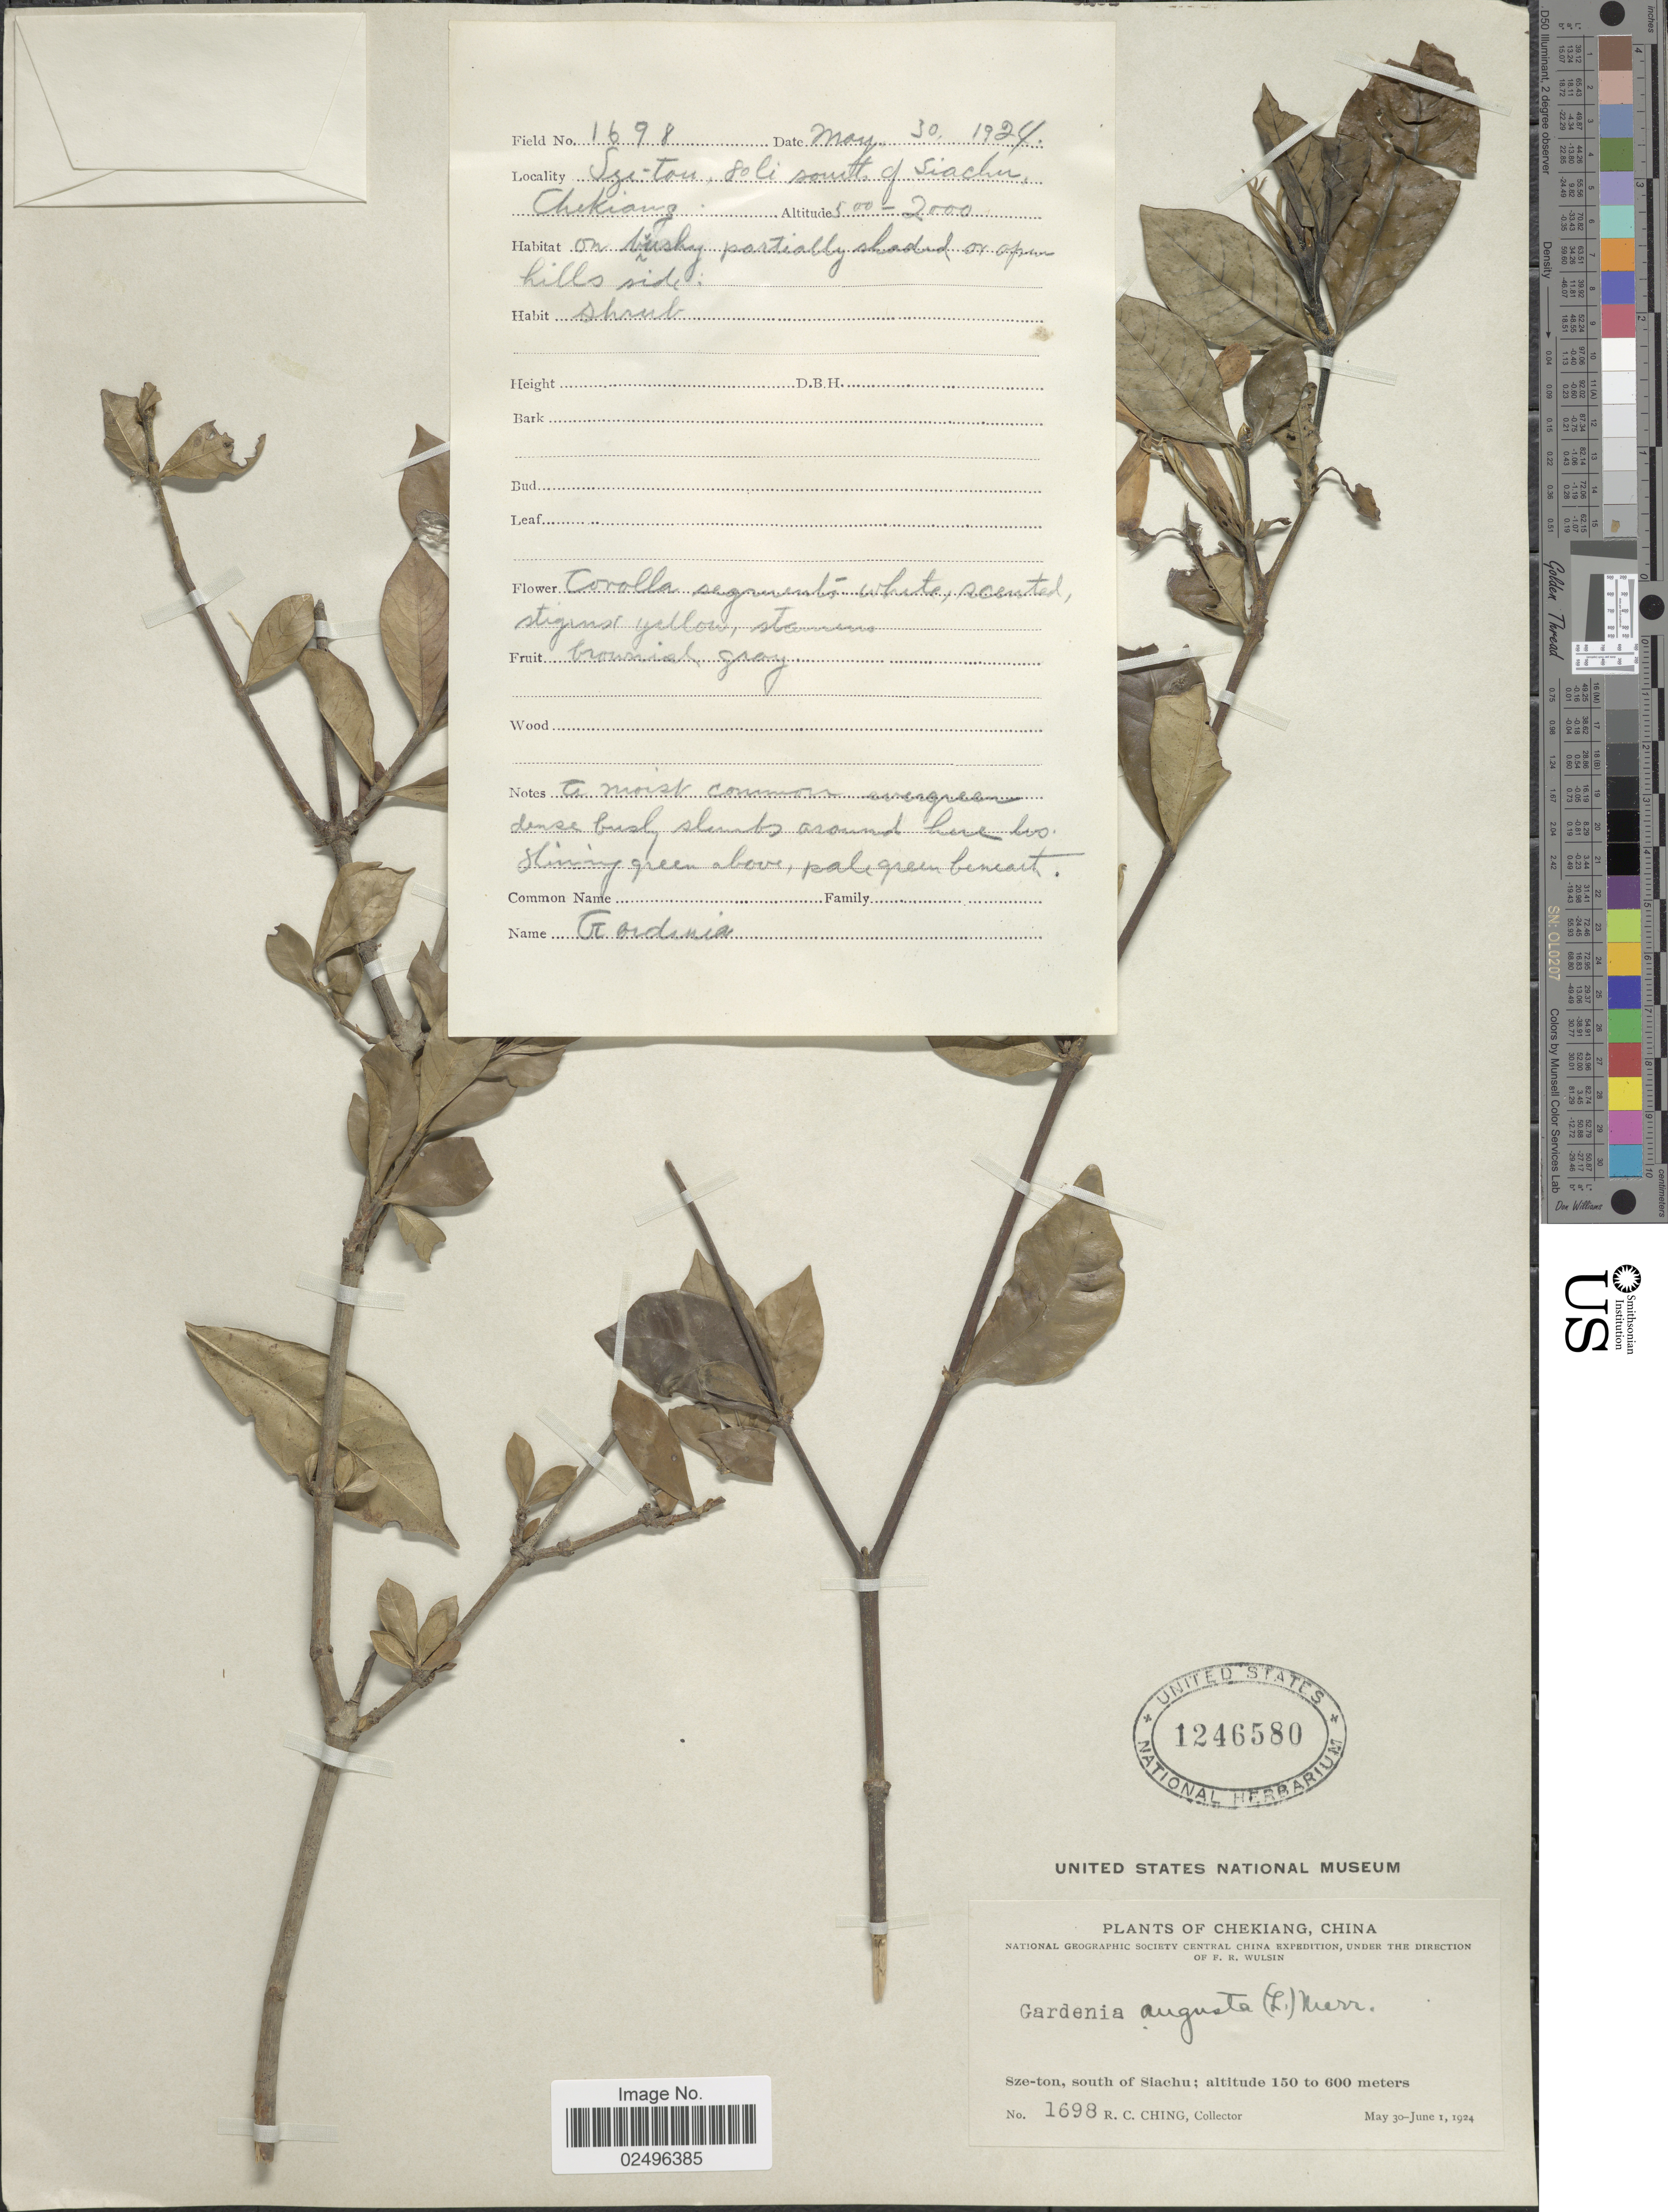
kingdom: Plantae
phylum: Tracheophyta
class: Magnoliopsida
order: Gentianales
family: Rubiaceae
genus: Gardenia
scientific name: Gardenia augusta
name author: (L.) Merr.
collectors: R. C. Ching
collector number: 1698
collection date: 1924-05-30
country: China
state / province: Zhejiang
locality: Sze-ton, 80 li. south of Siachu, Chekiang.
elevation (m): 150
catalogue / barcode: US 1246580